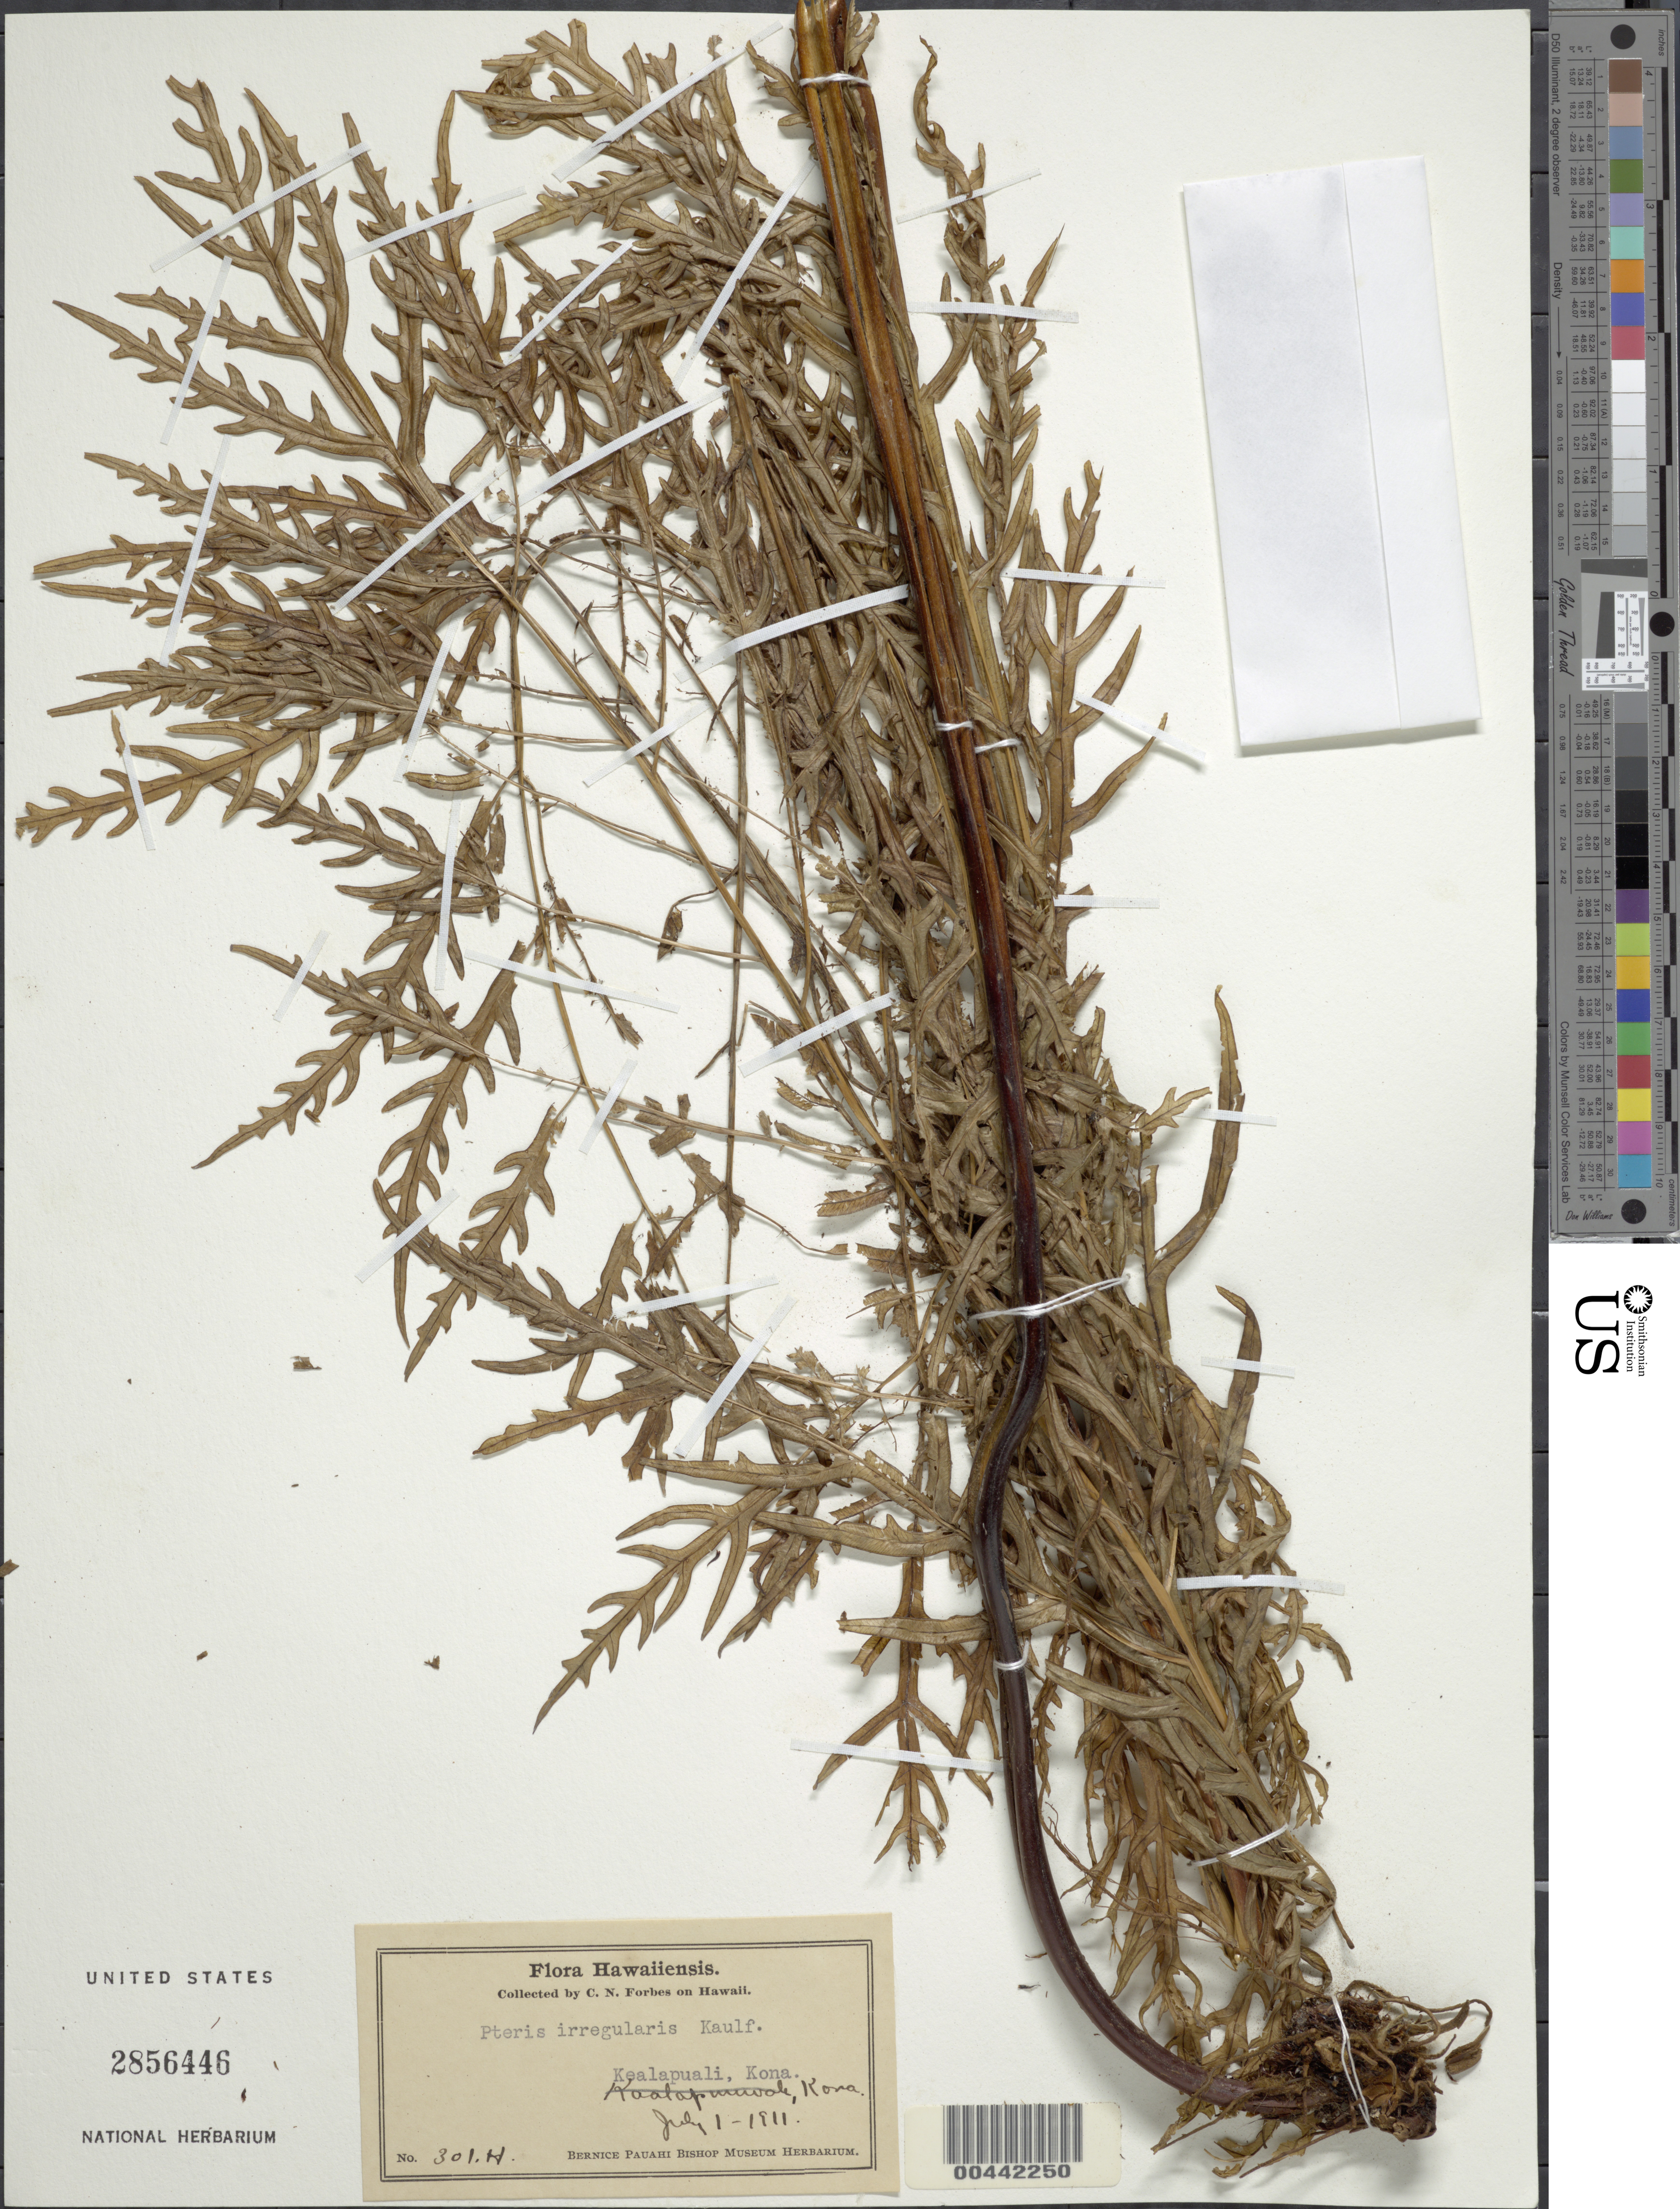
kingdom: Plantae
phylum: Tracheophyta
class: Polypodiopsida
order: Polypodiales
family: Pteridaceae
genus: Pteris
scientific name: Pteris irregularis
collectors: C. N. Forbes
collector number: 301.H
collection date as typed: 1 Jul 1911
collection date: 1911-07-01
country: United States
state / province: Hawaii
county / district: Hawaii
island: Hawaii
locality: Kealapuali, Kona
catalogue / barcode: US 2856446